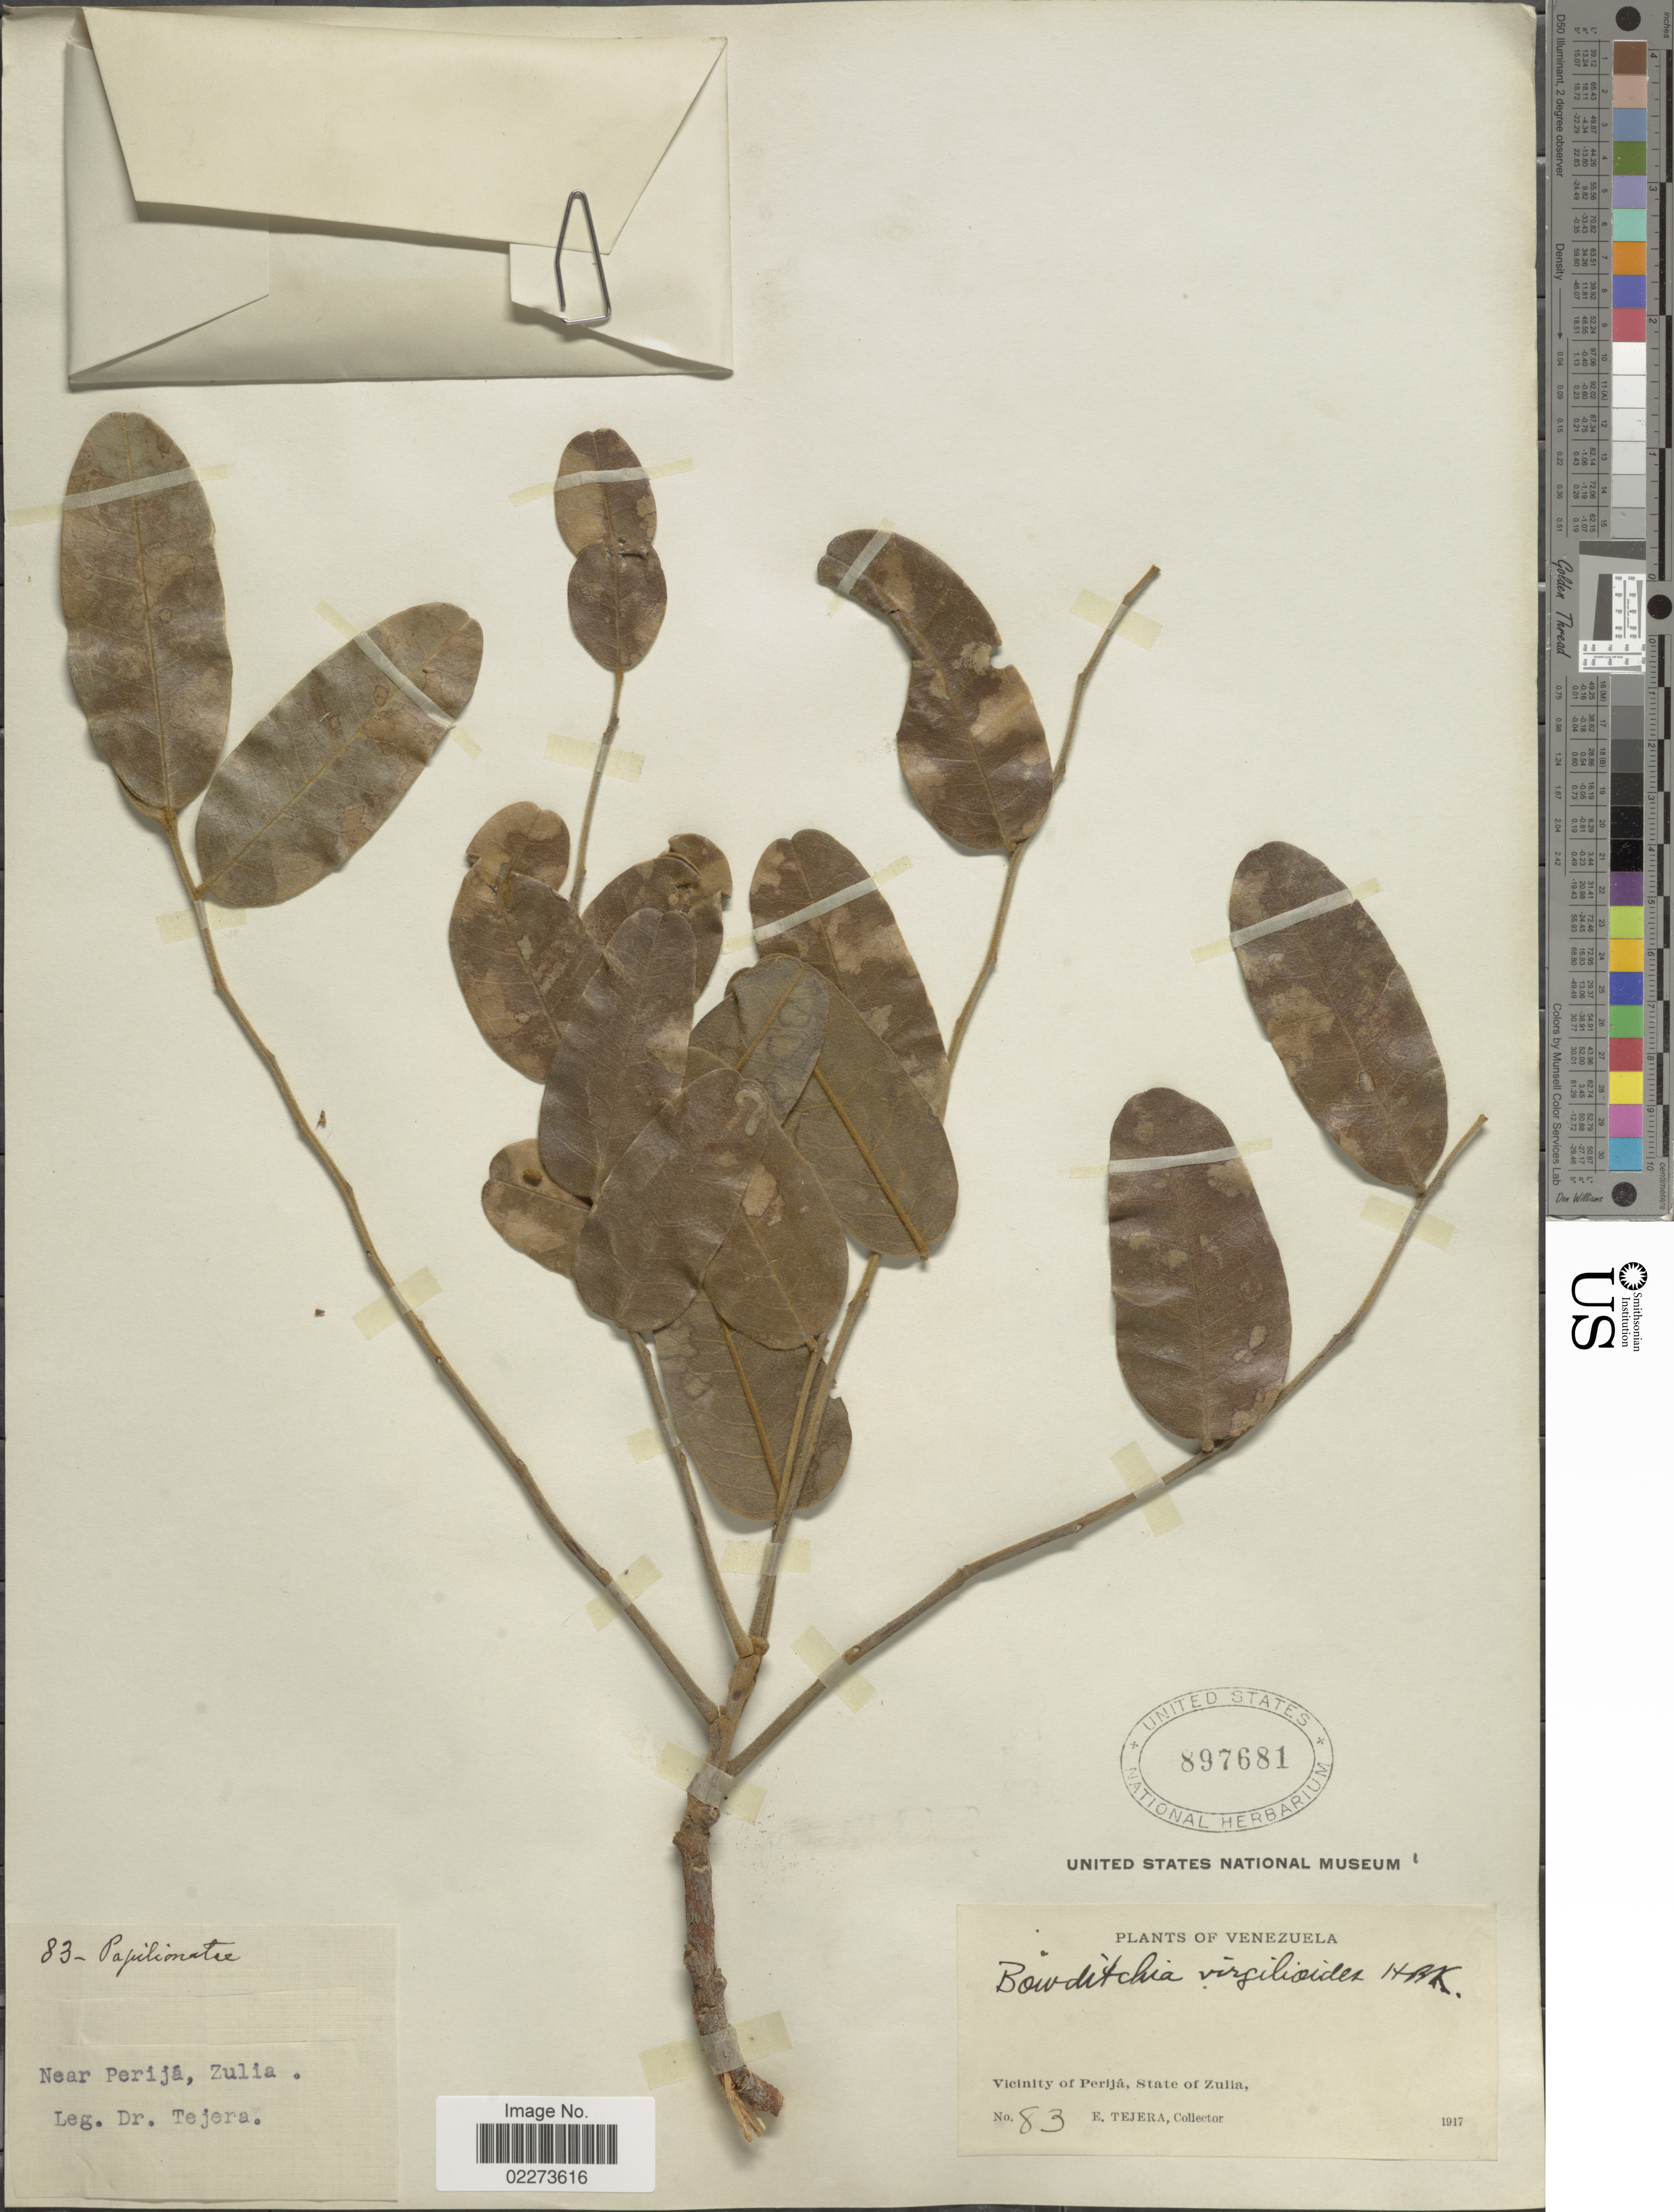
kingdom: Plantae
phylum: Tracheophyta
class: Magnoliopsida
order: Fabales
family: Fabaceae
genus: Bowdichia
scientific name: Bowdichia virgilioides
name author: Kunth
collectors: E. Tejera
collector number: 83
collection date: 1917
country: Venezuela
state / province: Zulia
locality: Vicinity of Perija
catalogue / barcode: US 897681